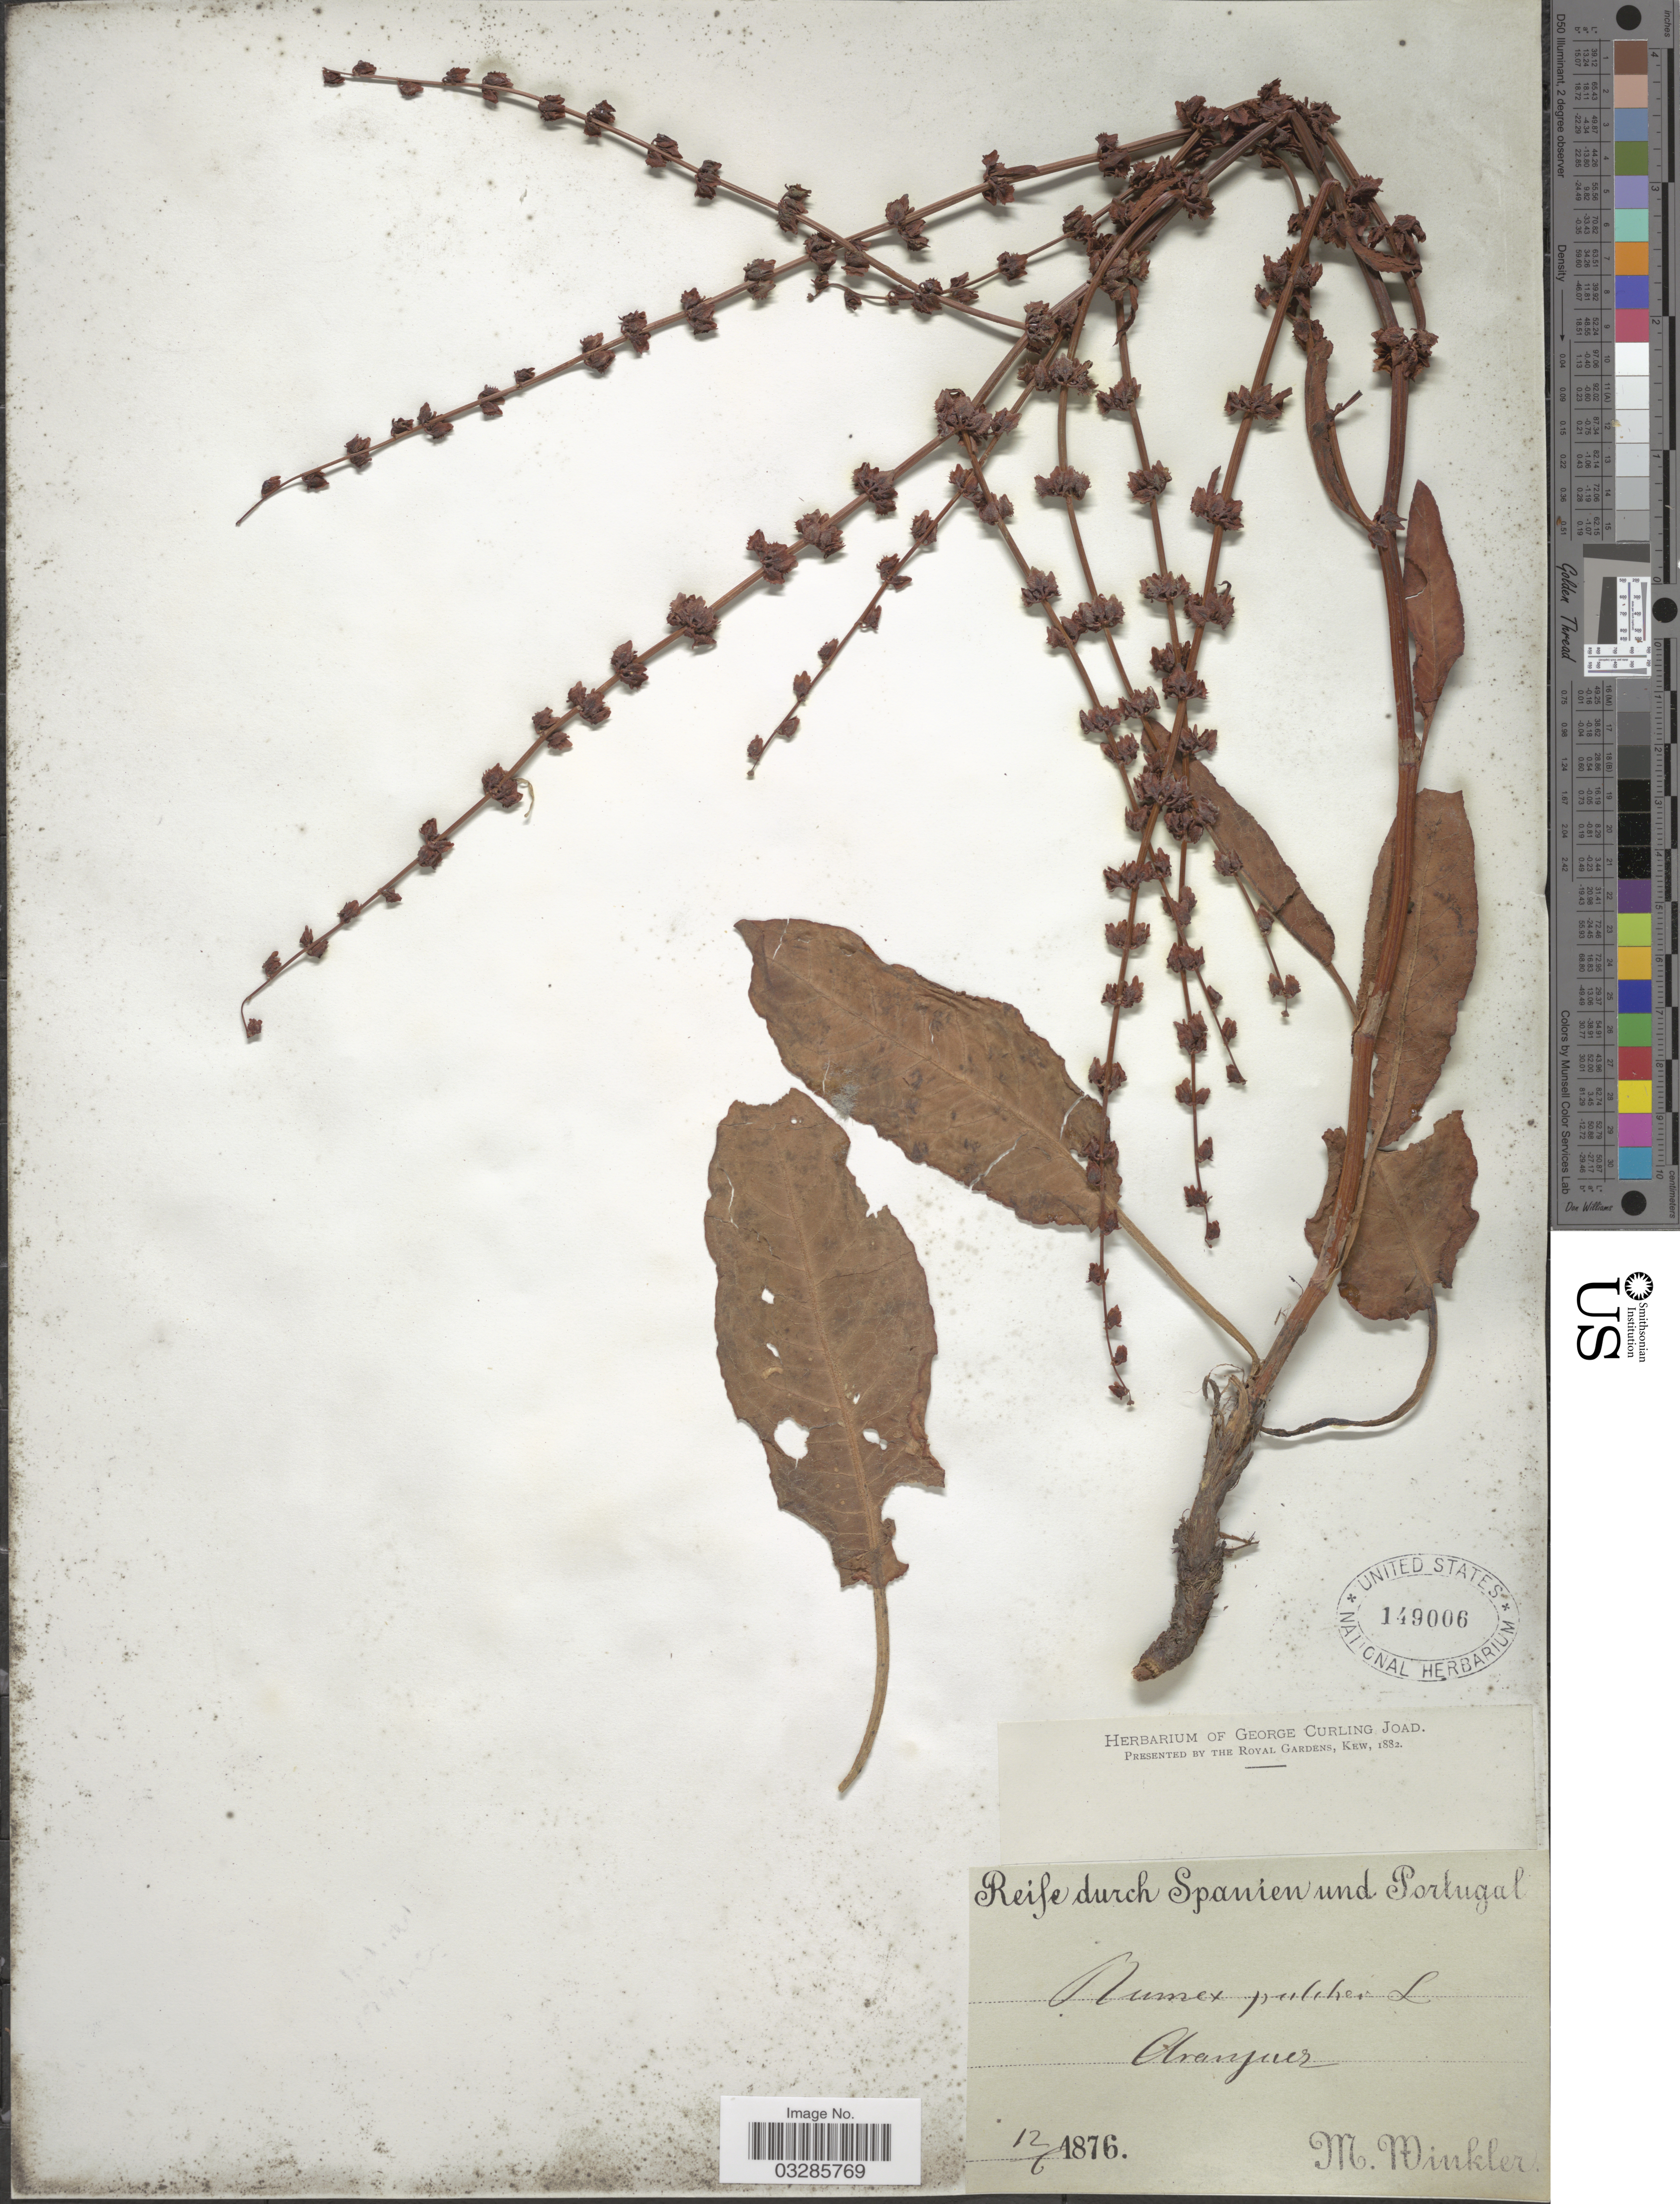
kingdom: Plantae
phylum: Tracheophyta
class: Magnoliopsida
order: Caryophyllales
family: Polygonaceae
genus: Rumex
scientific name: Rumex pulcher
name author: L.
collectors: M. Winkler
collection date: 1876-06-12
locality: Spanien und Portugal, Aranjuer [interpreted].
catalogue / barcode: US 149006